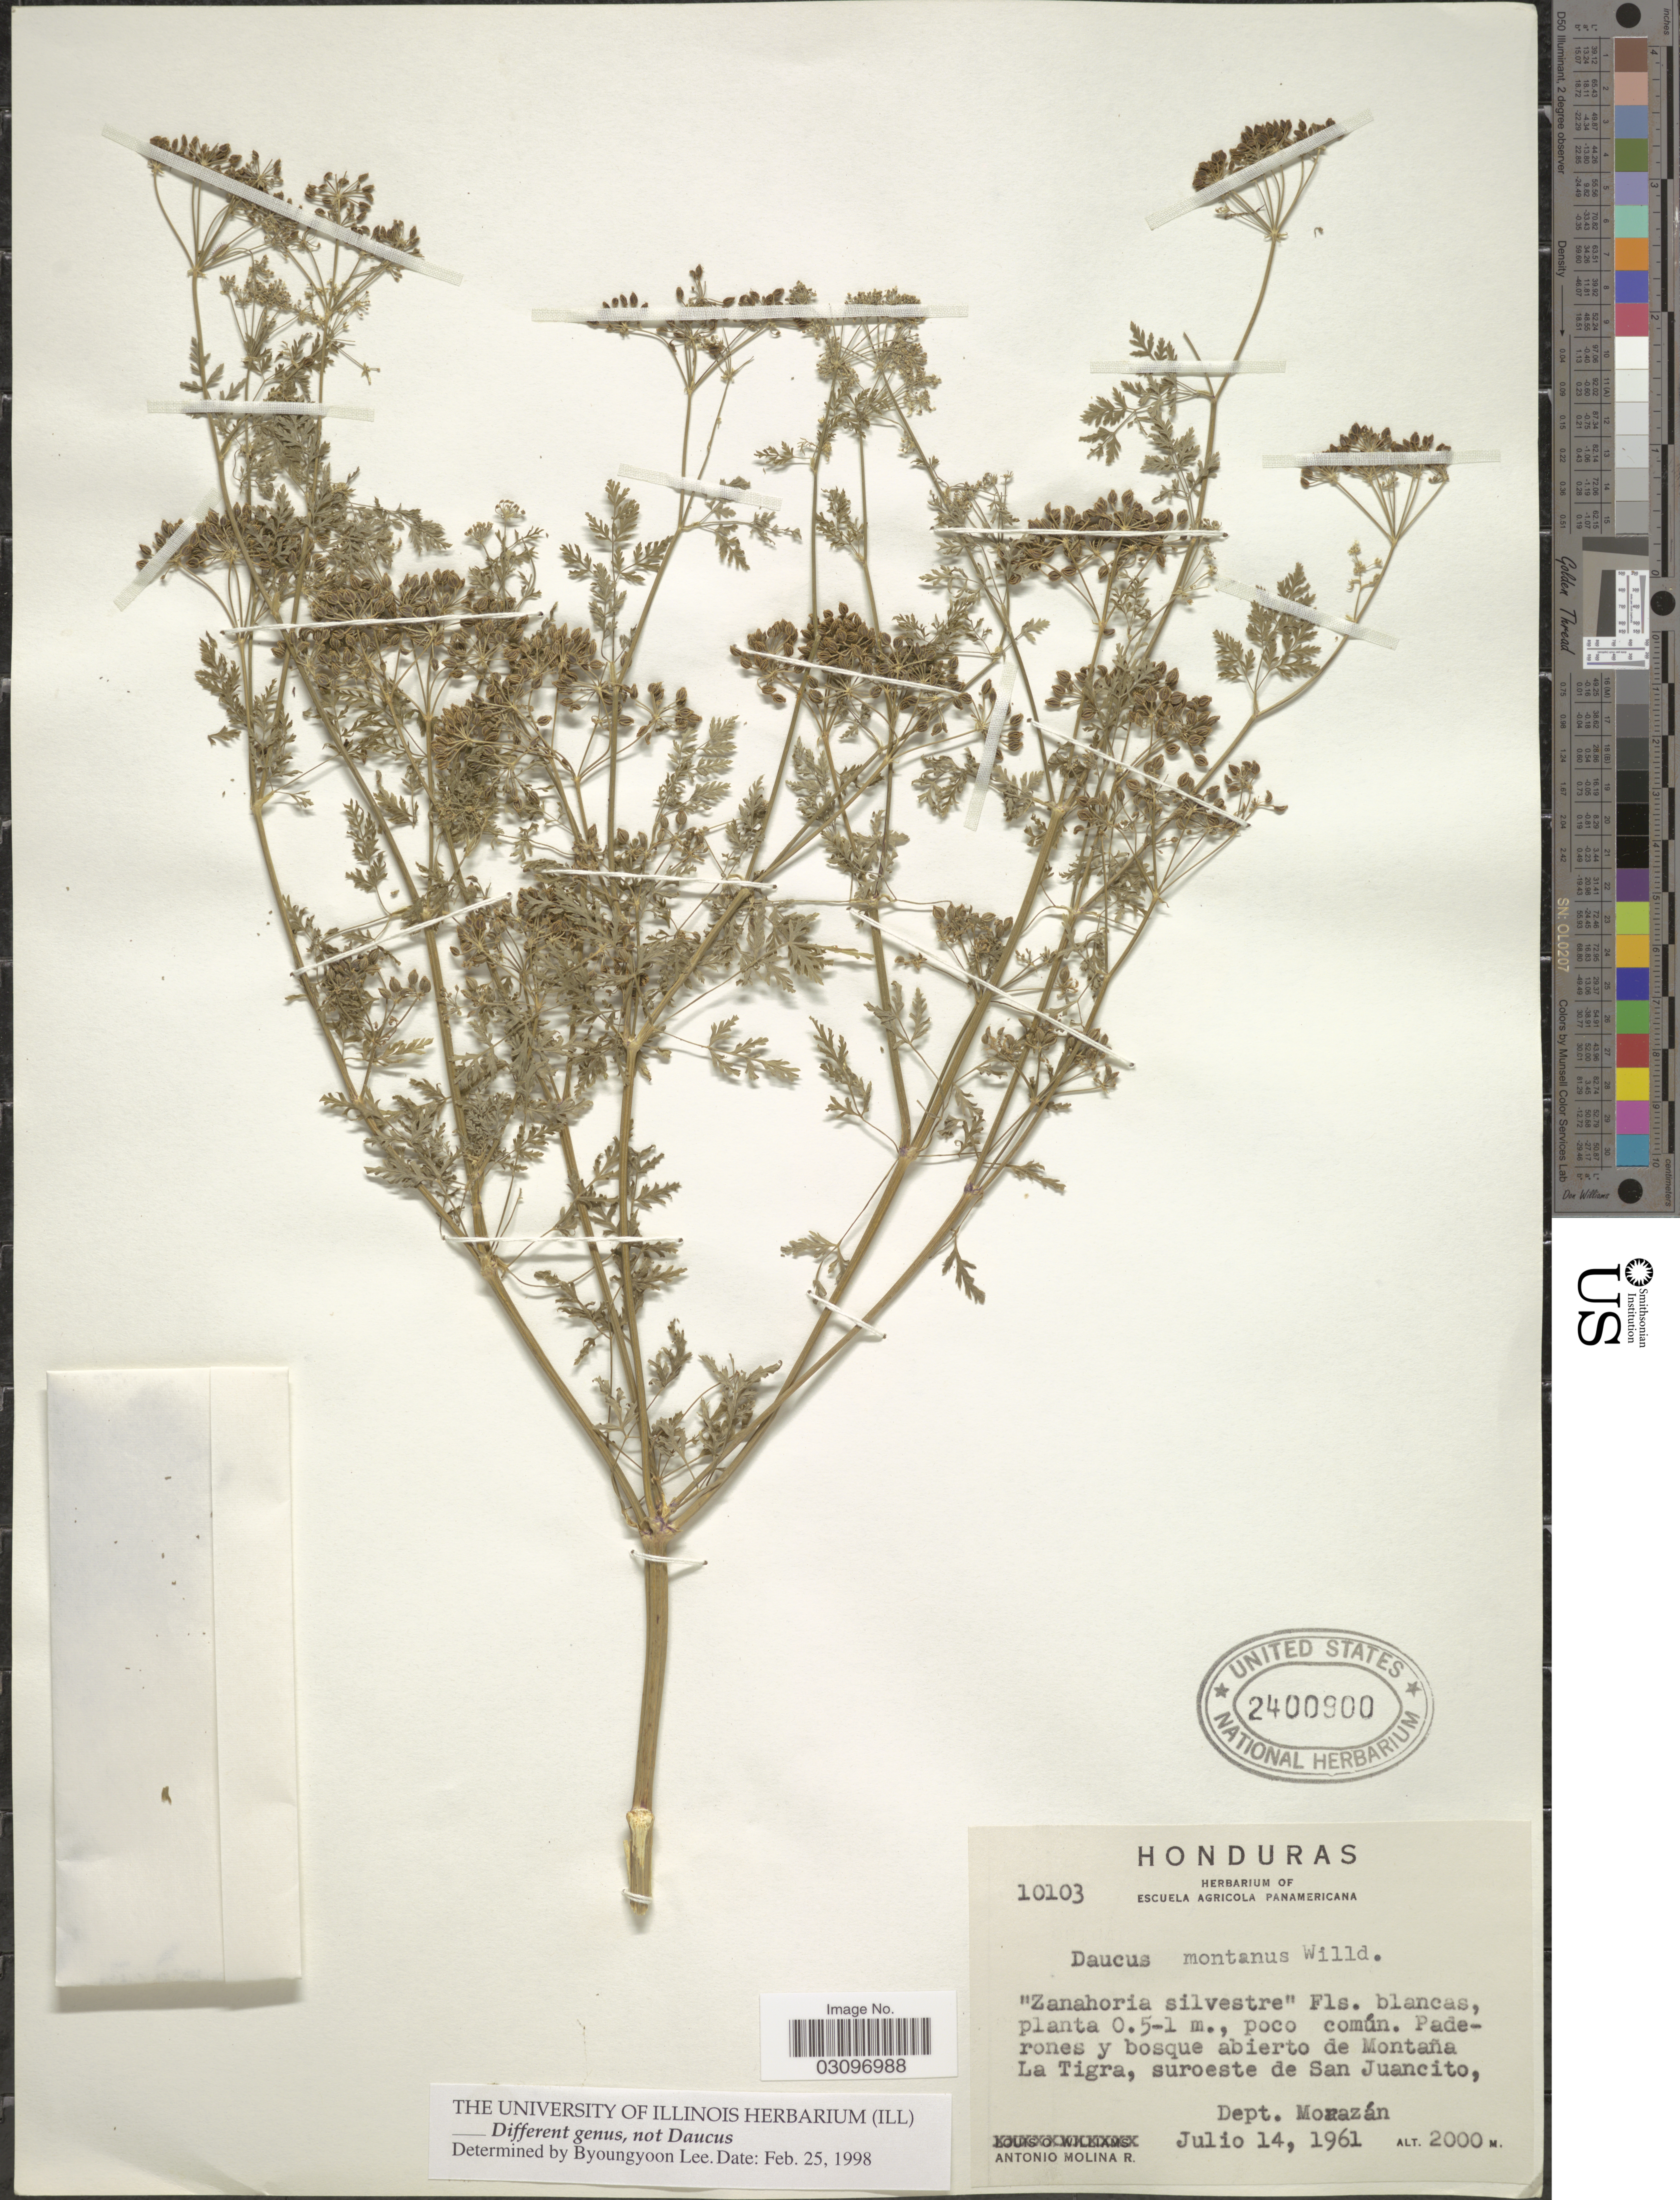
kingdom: Plantae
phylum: Tracheophyta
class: Magnoliopsida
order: Apiales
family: Apiaceae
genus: Conium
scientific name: Conium maculatum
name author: L.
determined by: Mendoza, M.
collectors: A. Molina R.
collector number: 10103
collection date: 1961-07-14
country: Honduras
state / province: Fco. Morazán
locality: Padrones y bosque abierto de Montaña La Tigra, suroeste de San Juancito, Dept. Morazán.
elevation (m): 2000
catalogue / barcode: US 2400900